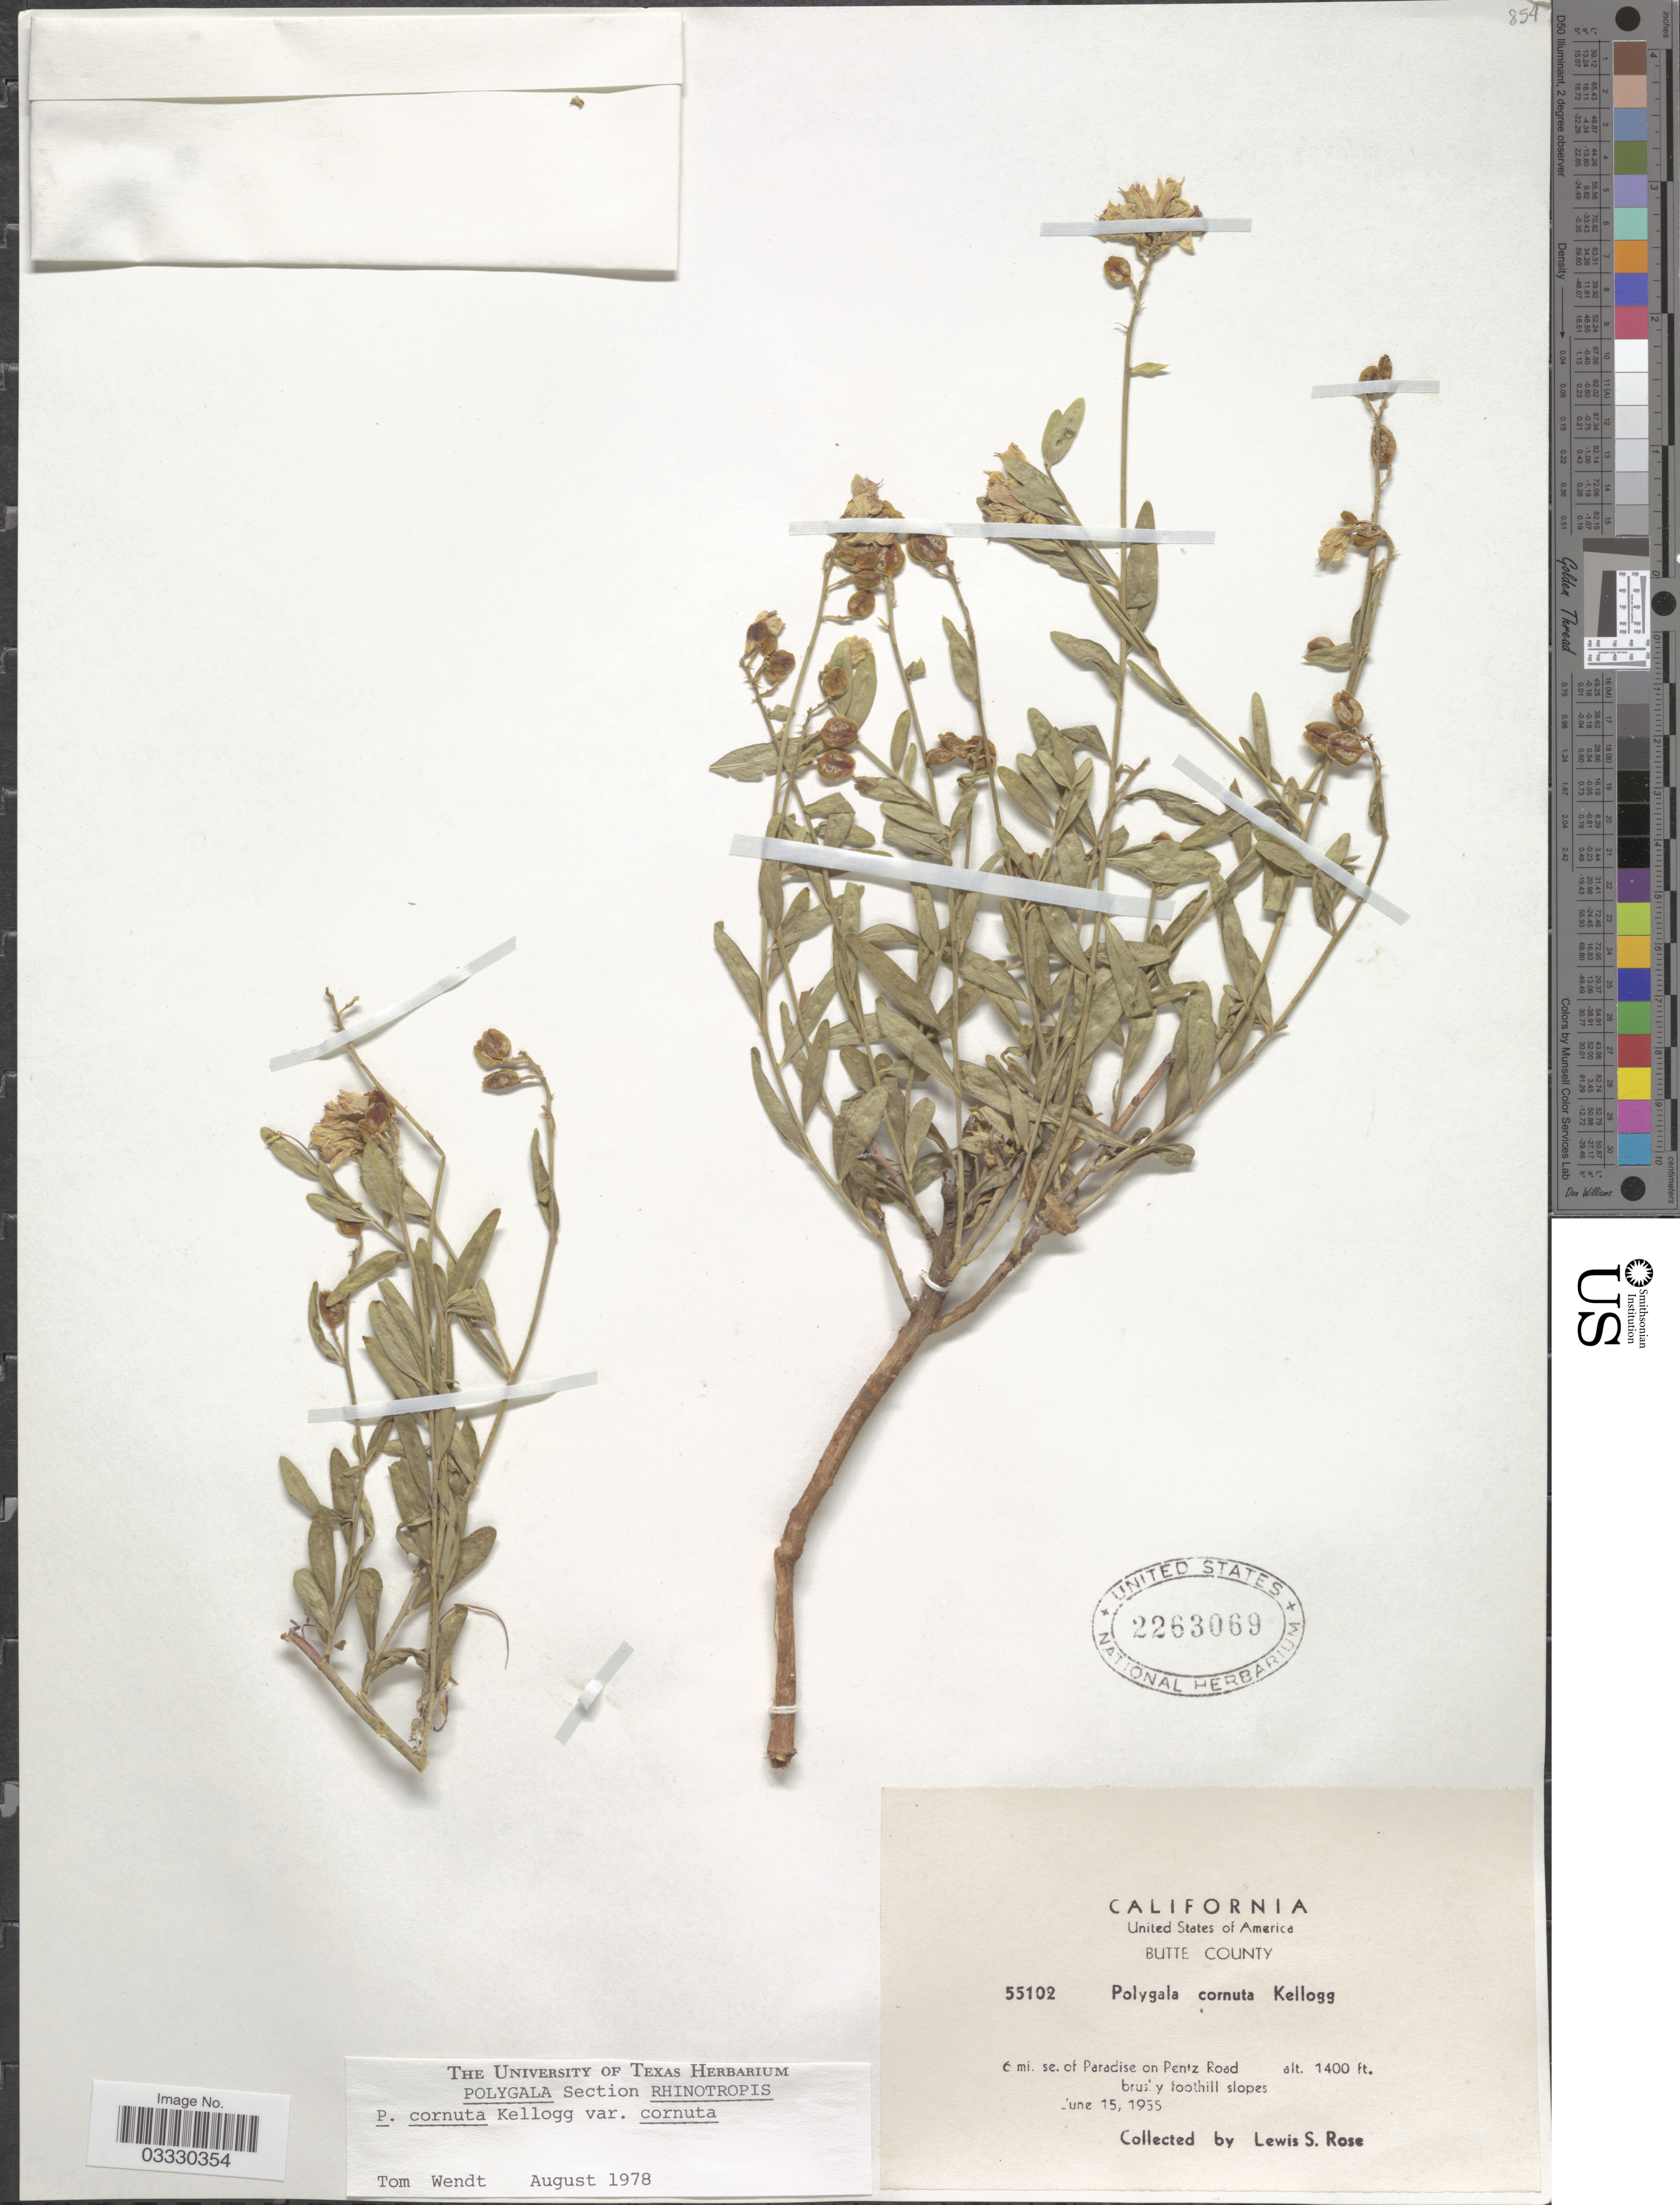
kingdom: Plantae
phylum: Tracheophyta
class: Magnoliopsida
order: Fabales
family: Polygalaceae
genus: Rhinotropis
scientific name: Rhinotropis cornuta var. cornuta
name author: (Kellogg) J.R. Abbott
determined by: Strong, Mark T., (BOT), Smithsonian Institution - National Museum of Natural History (UNITED STATES)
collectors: L. S. Rose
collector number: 55102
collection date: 1955-06-15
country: United States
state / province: California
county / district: Butte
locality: Butte County. 6 mi. se. of Paradise on Pentz Road.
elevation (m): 427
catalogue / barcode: US 2263069